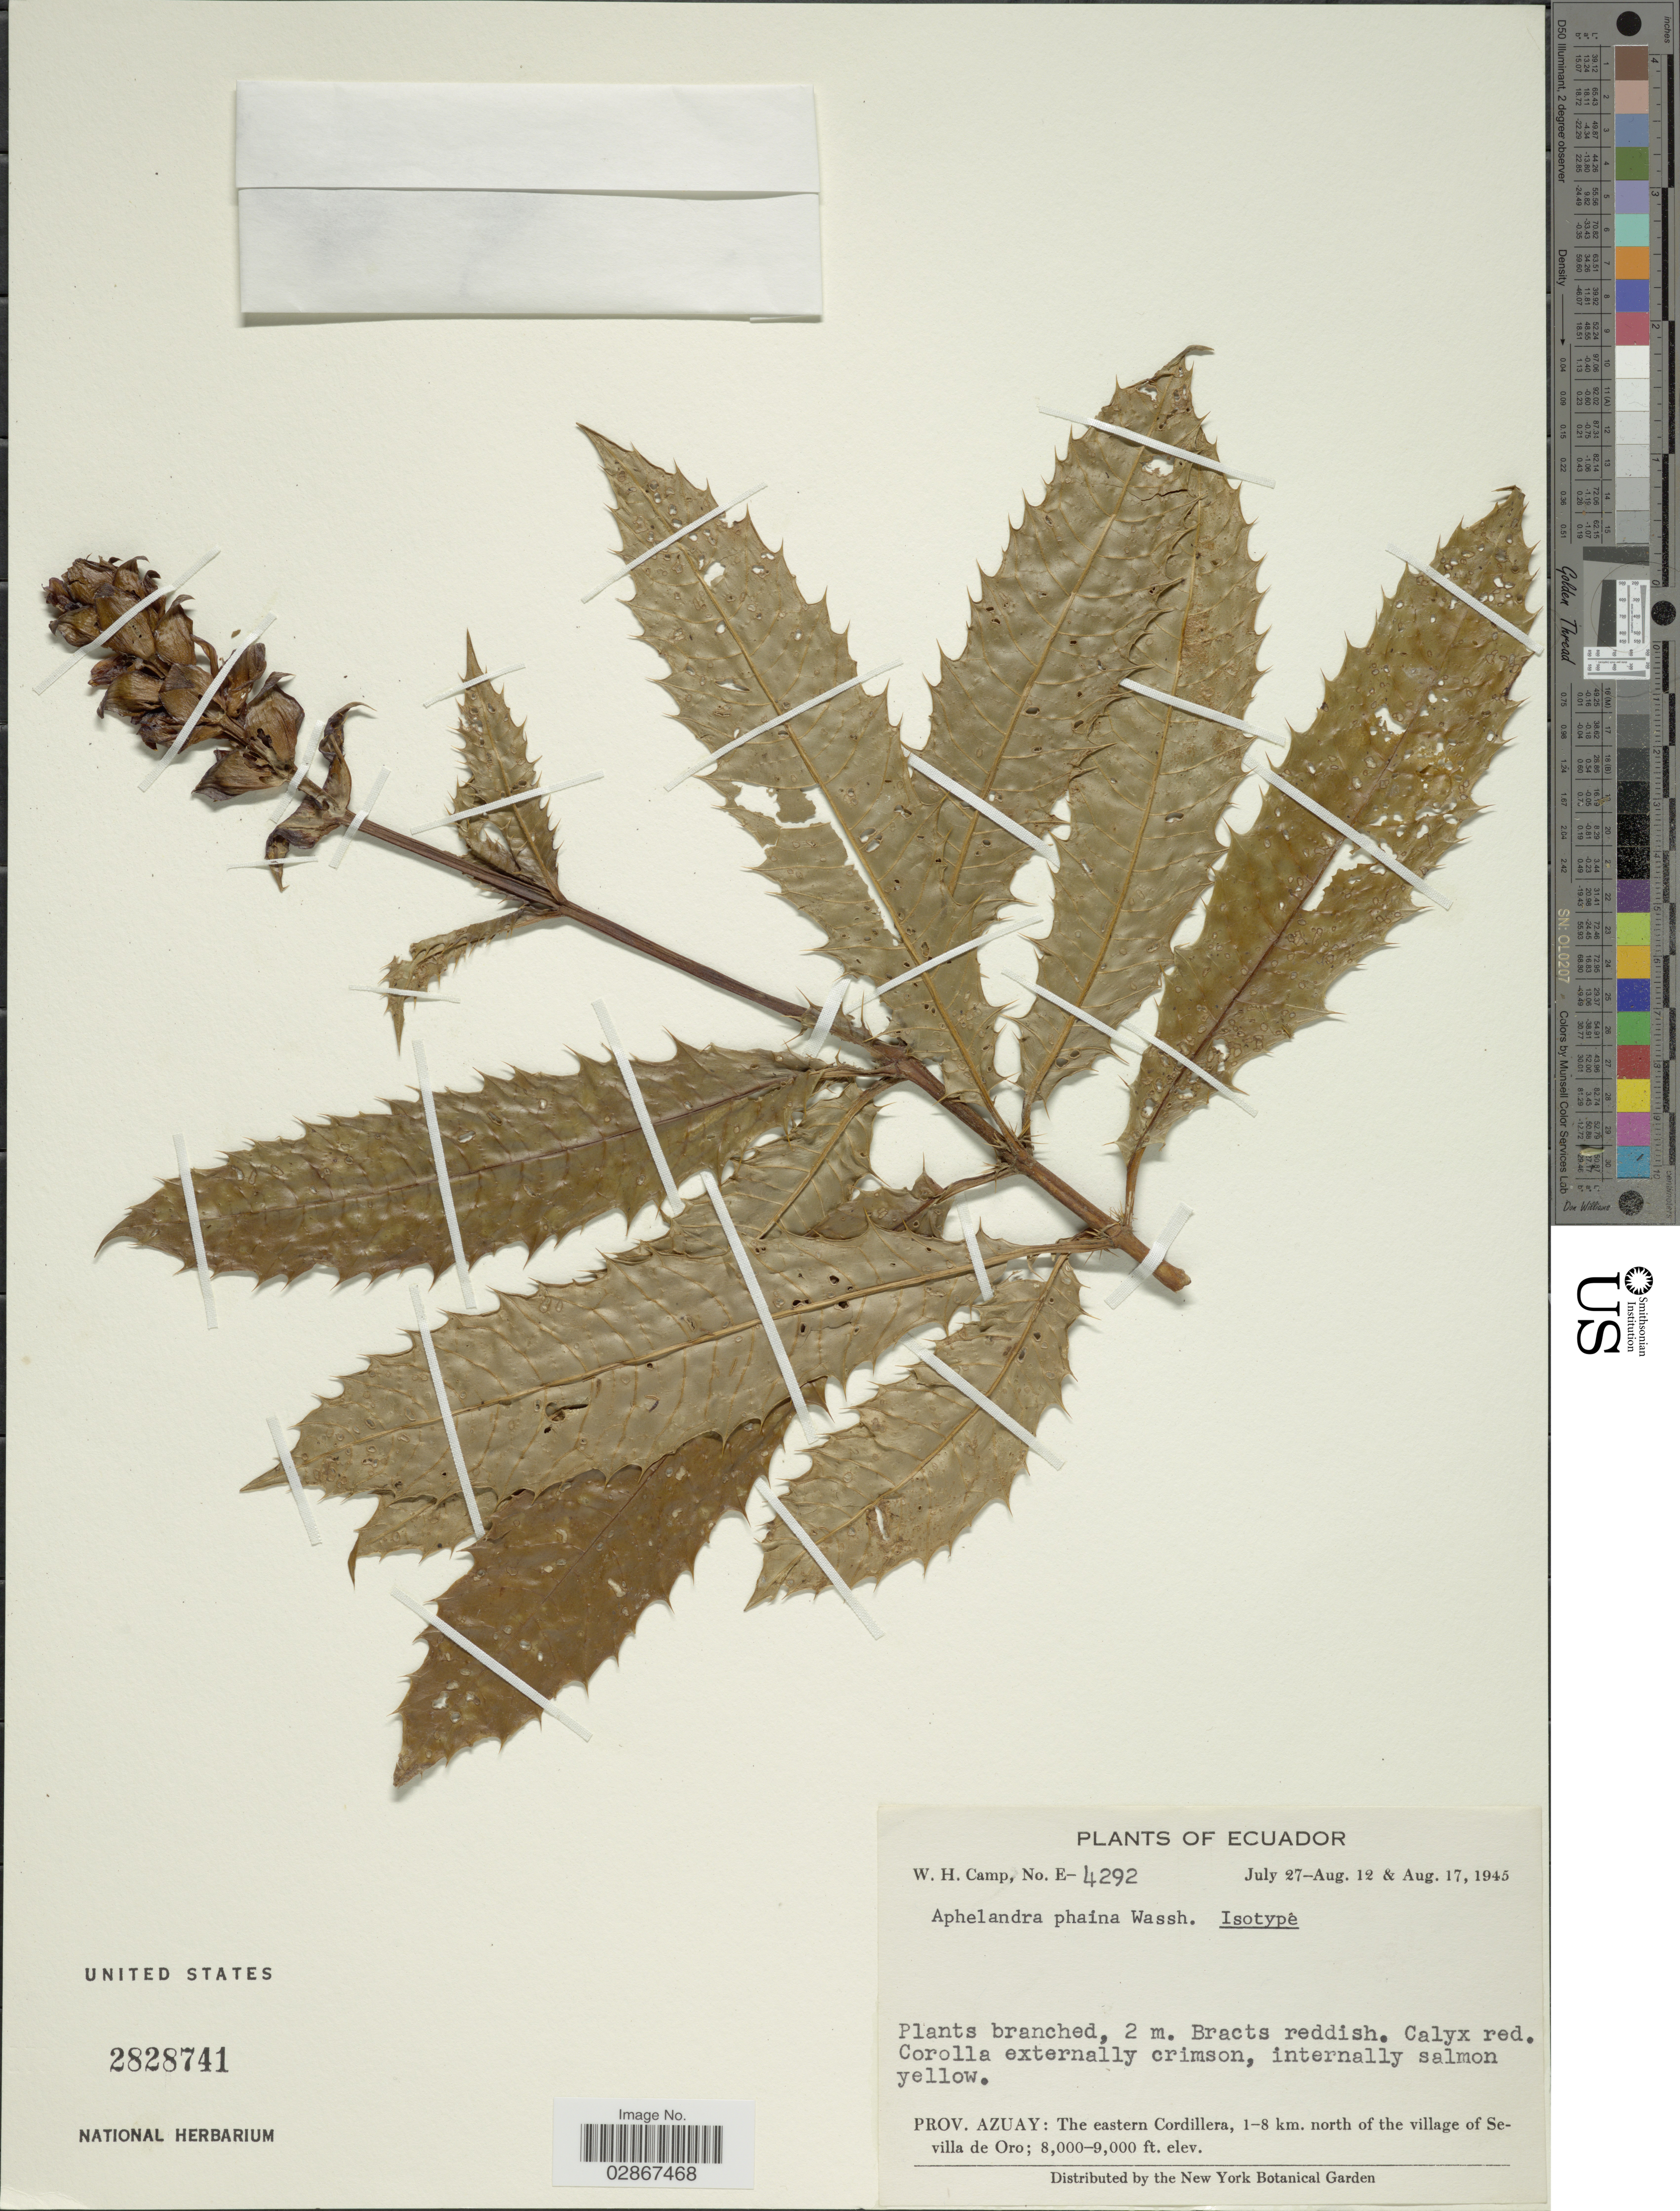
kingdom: Plantae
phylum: Tracheophyta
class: Magnoliopsida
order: Lamiales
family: Acanthaceae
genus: Aphelandra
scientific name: Aphelandra phaina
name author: Wassh.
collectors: W. H. Camp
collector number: E-4292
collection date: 1945-07-27/1945-08-17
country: Ecuador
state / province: Azuay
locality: The eastern Cordillera, 1-8 km. north of the village of Sevilla de Oro.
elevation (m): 2438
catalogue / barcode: US 2828741